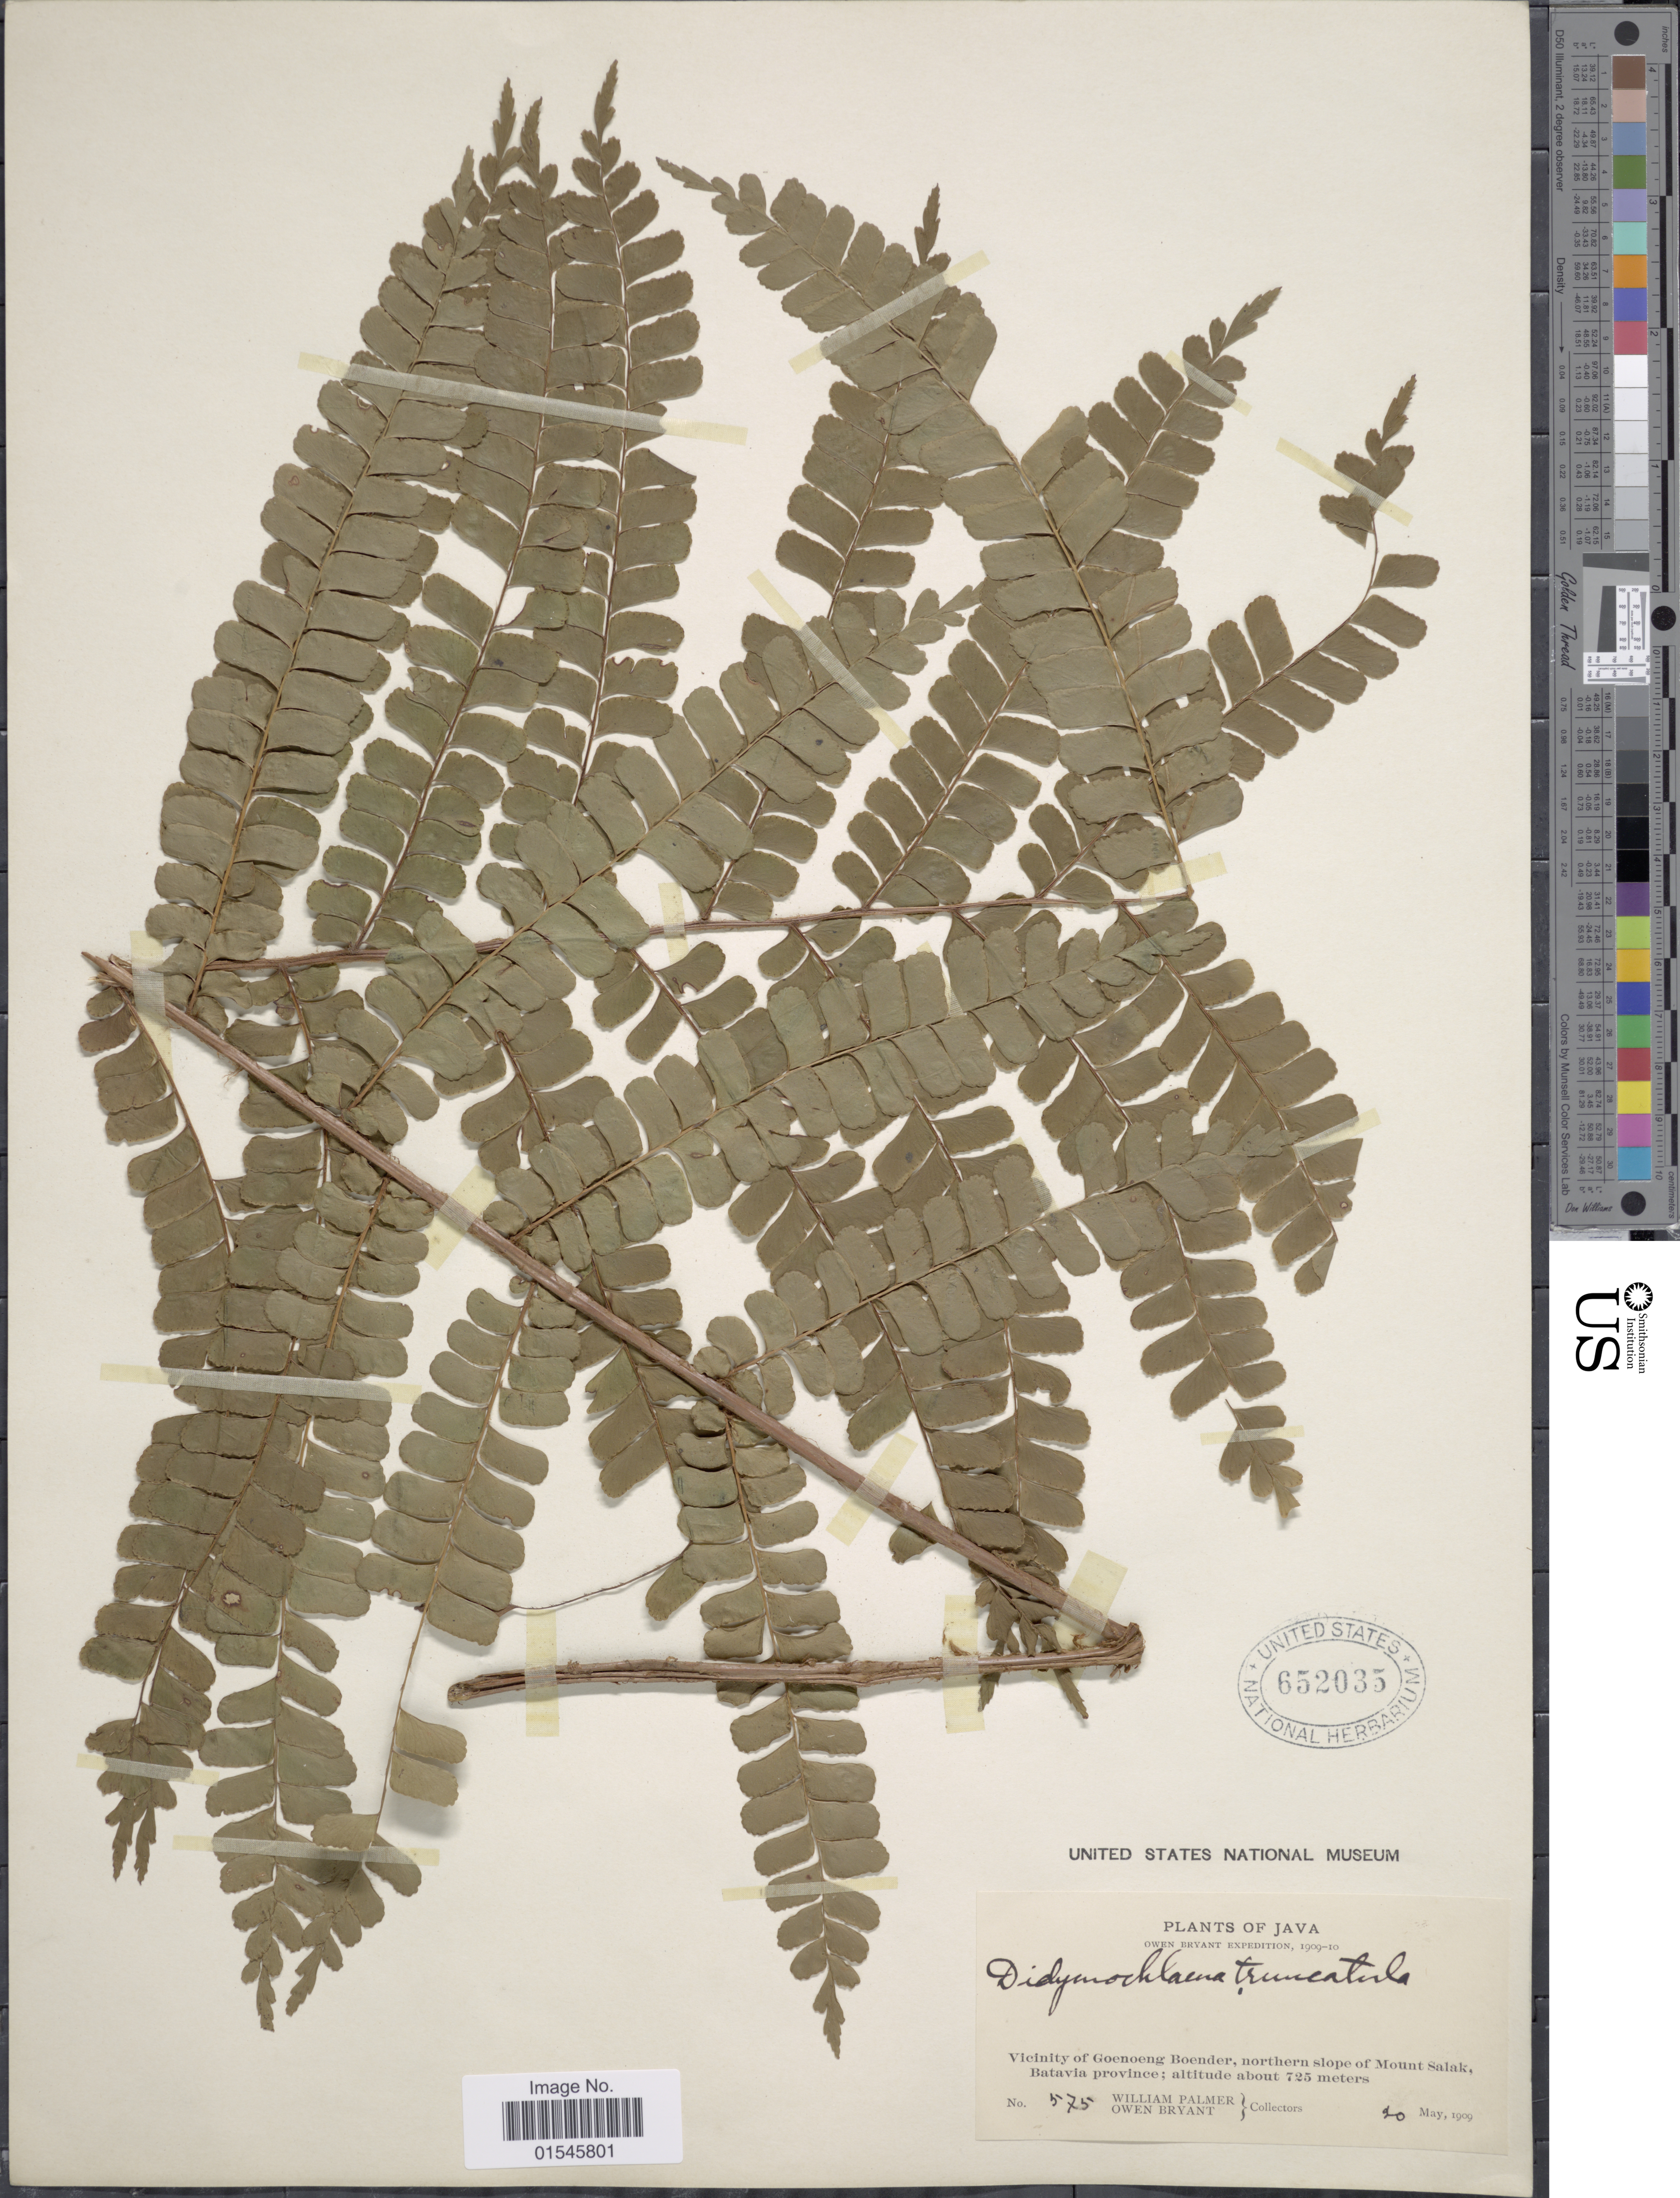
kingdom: Plantae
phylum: Tracheophyta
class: Polypodiopsida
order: Polypodiales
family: Didymochlaenaceae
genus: Didymochlaena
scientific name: Didymochlaena truncatula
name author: (Sw.) J. Sm.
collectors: W. Palmer & O. Bryant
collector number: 575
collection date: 1909-05-20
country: Indonesia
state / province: Java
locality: Vicinity of Goenoeng Boender, northern slope of Mount Salak, Batavia province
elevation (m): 725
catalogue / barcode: US 652035